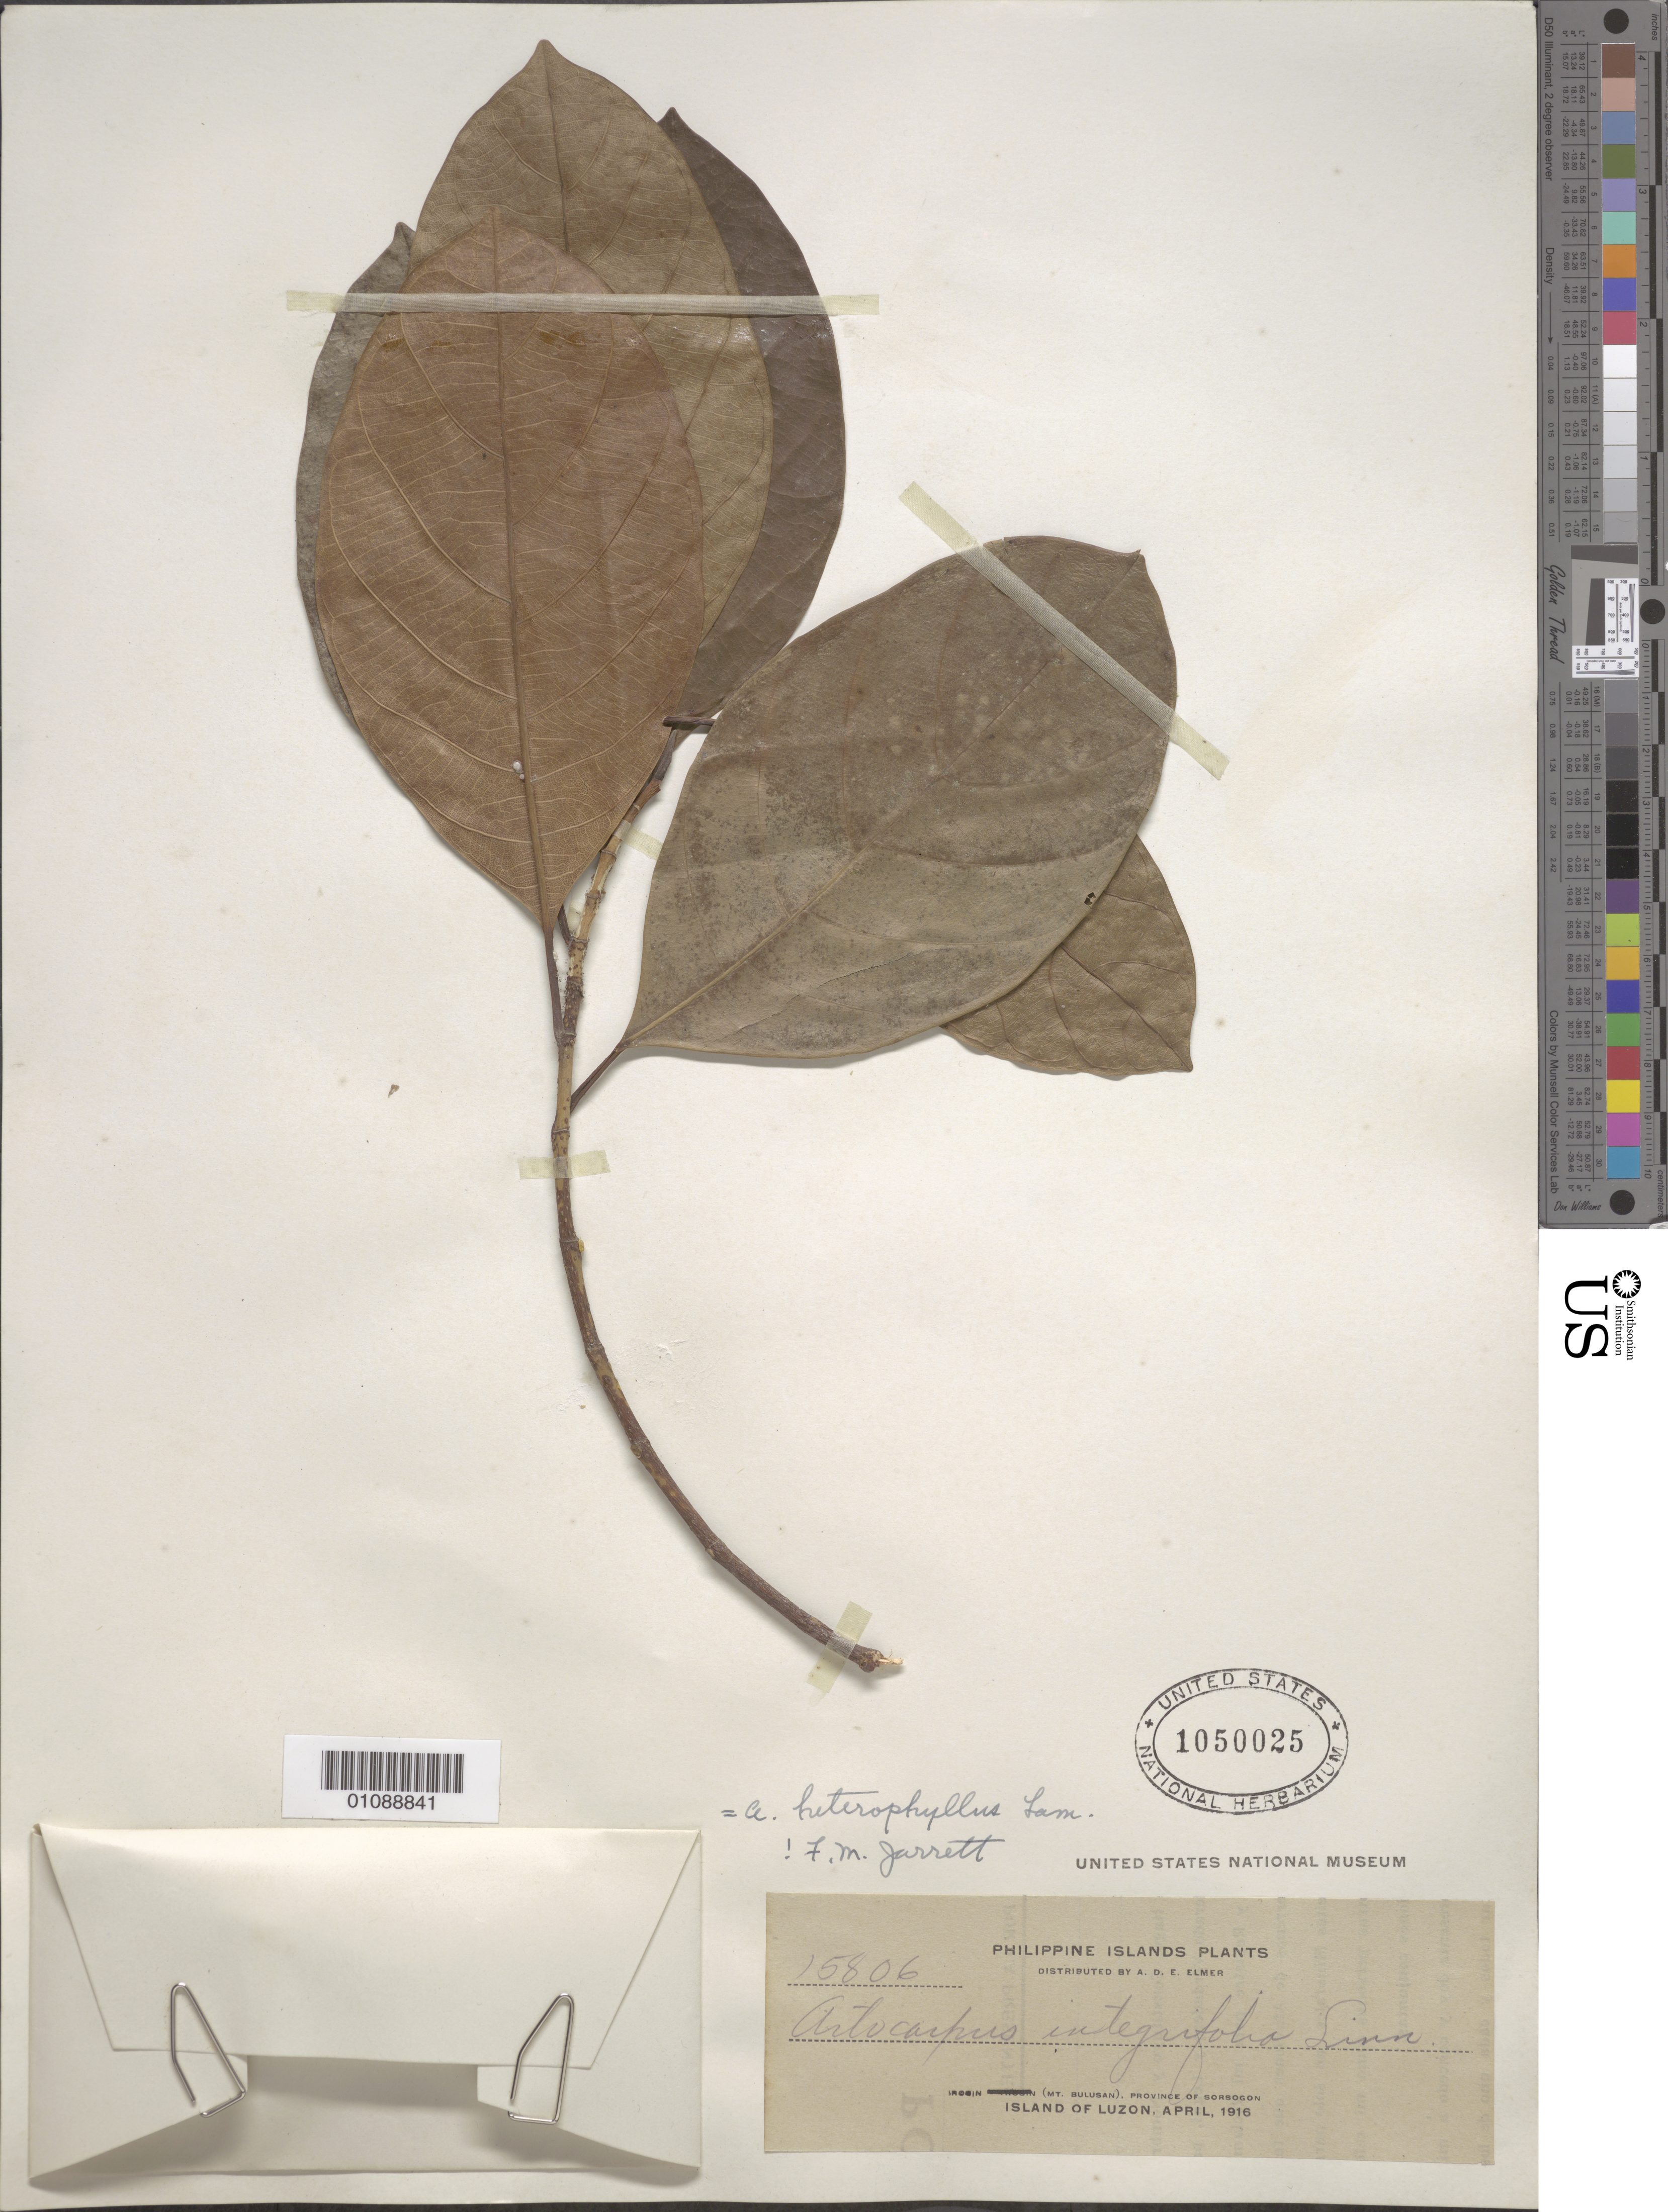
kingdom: Plantae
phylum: Tracheophyta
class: Magnoliopsida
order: Rosales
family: Moraceae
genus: Artocarpus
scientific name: Artocarpus heterophyllus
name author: Lam.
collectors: A. D. E. Elmer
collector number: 15806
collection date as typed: Apr 1916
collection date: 1916-04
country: Philippines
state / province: Bicol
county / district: Sorsogon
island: Luzon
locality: Irosin, Mt. Bulusan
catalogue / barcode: US 1050025